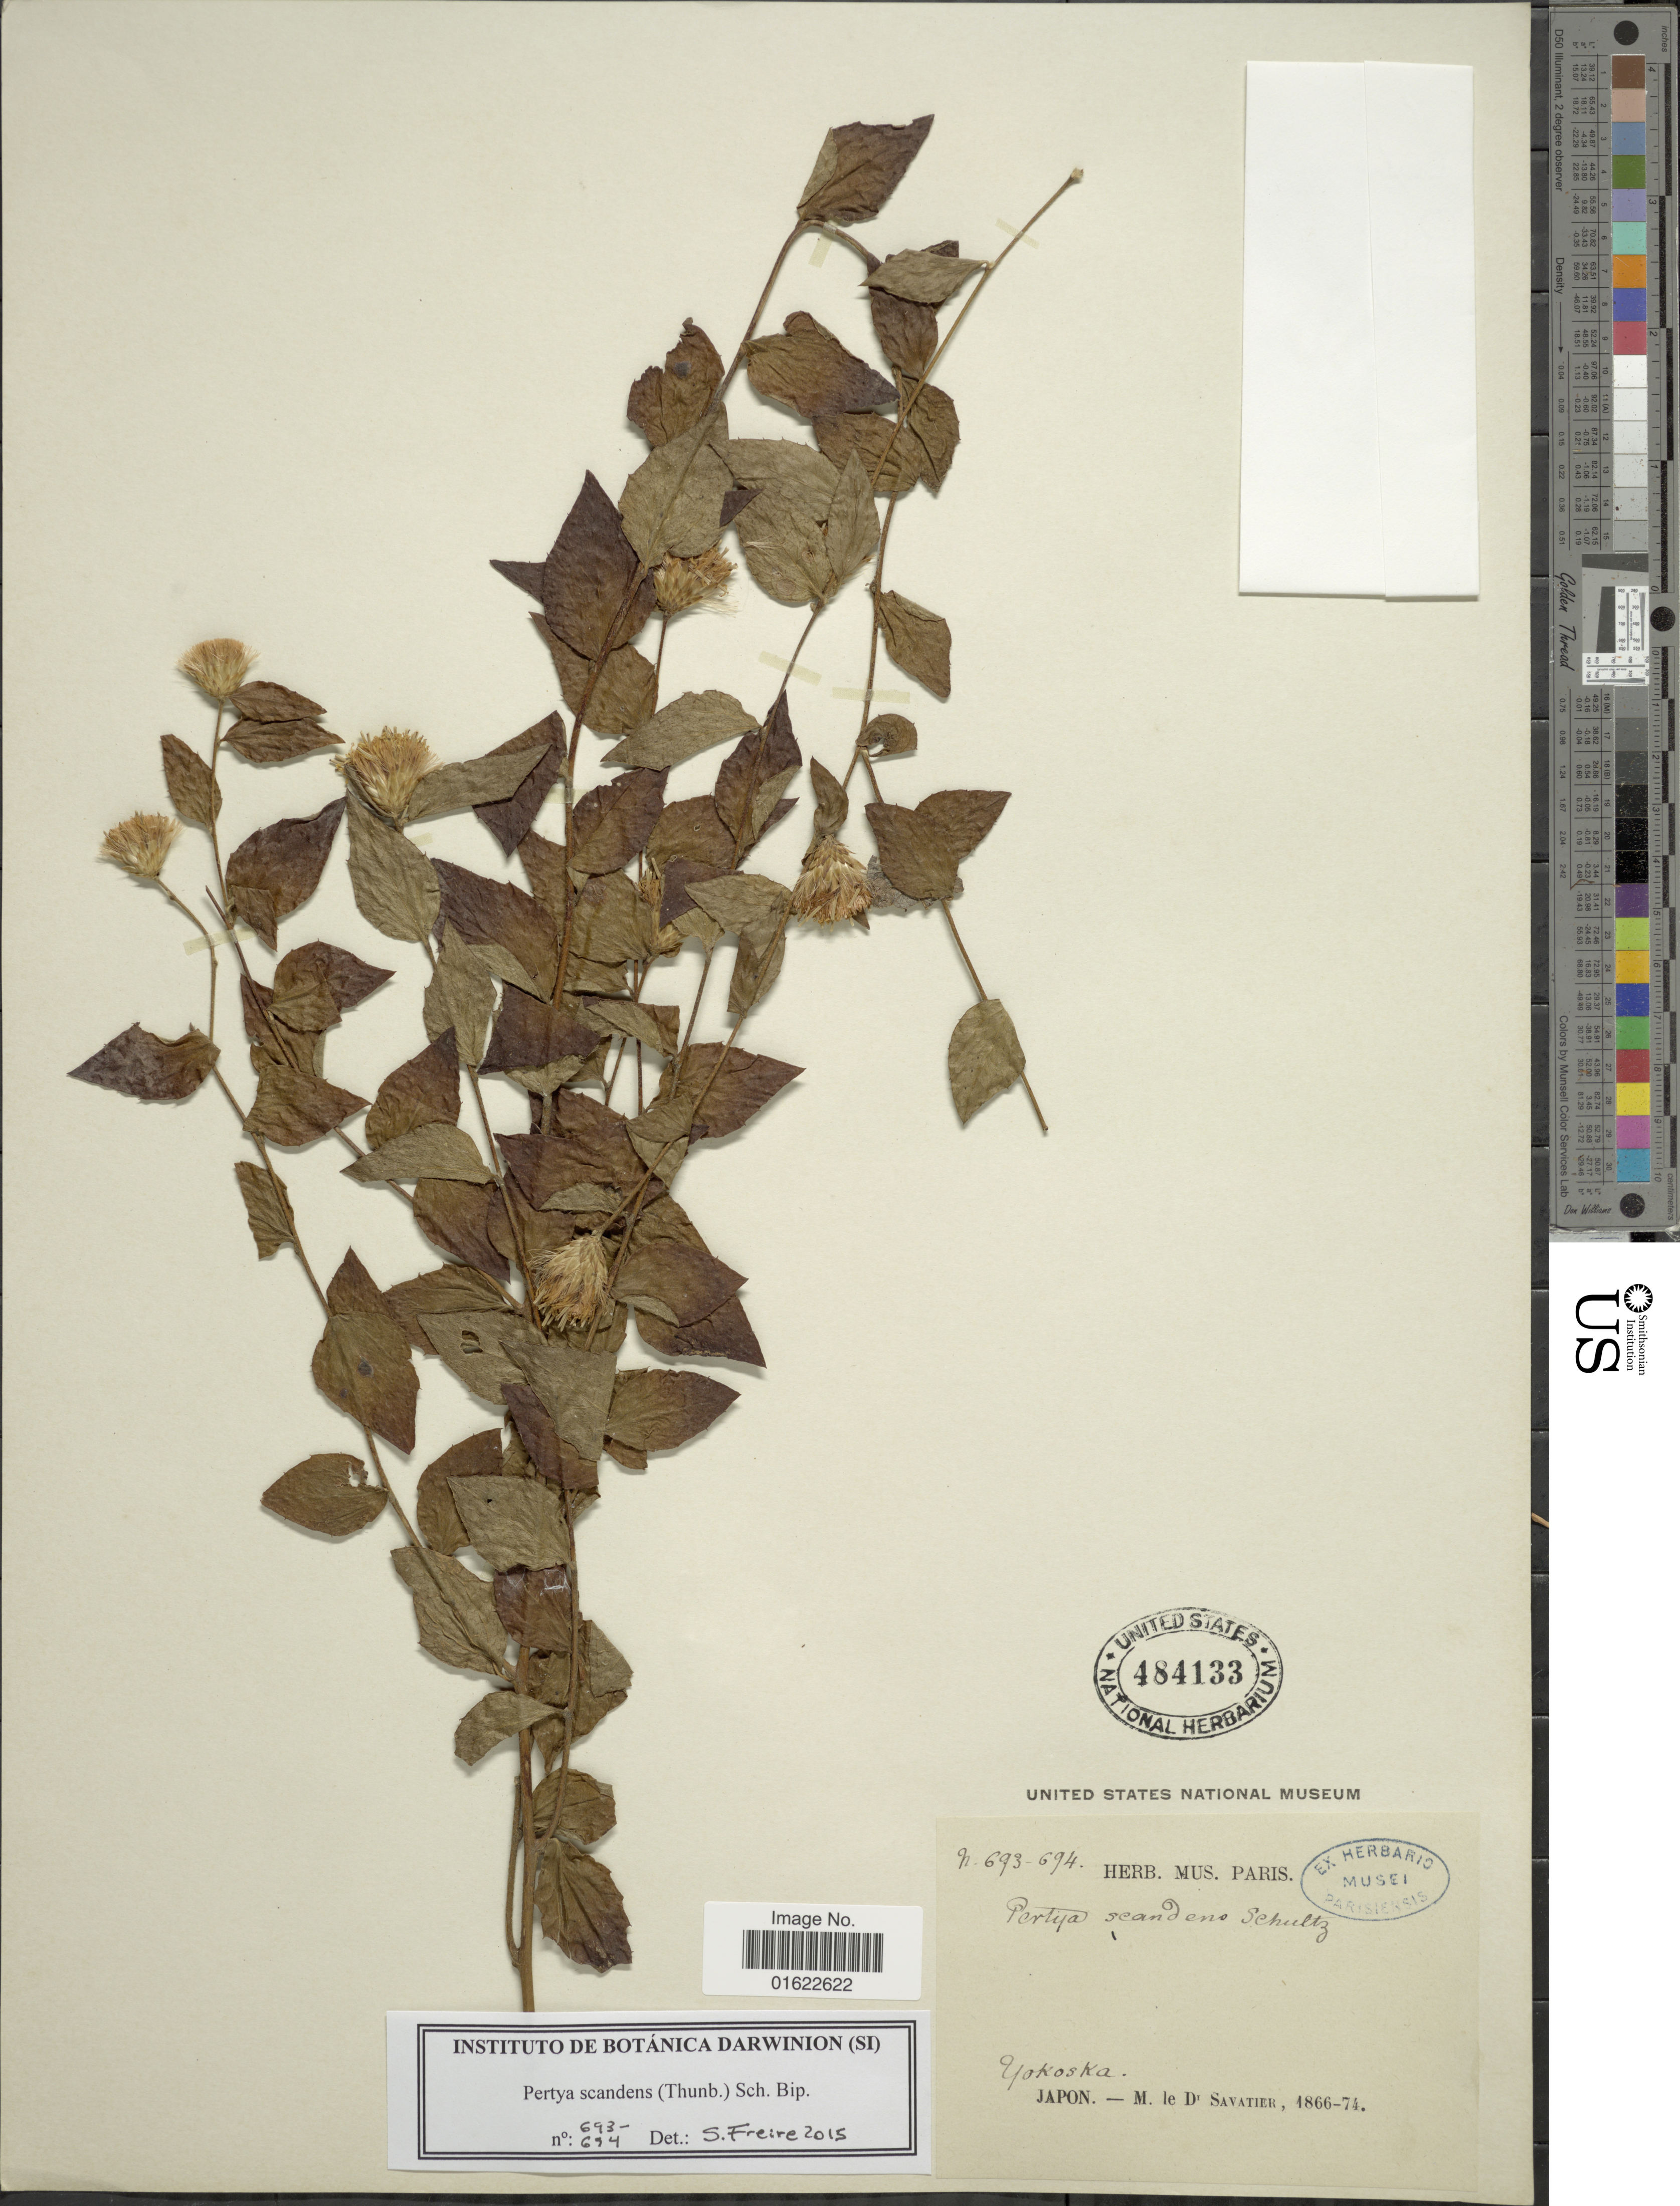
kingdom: Plantae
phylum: Tracheophyta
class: Magnoliopsida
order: Asterales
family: Asteraceae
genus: Pertya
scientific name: Pertya scandens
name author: (Thunb. ex Thunb.) Sch. Bip.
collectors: Savatier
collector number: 693-694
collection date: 1866/1874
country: Japan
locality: Yokoska, Japon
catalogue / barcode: US 484133